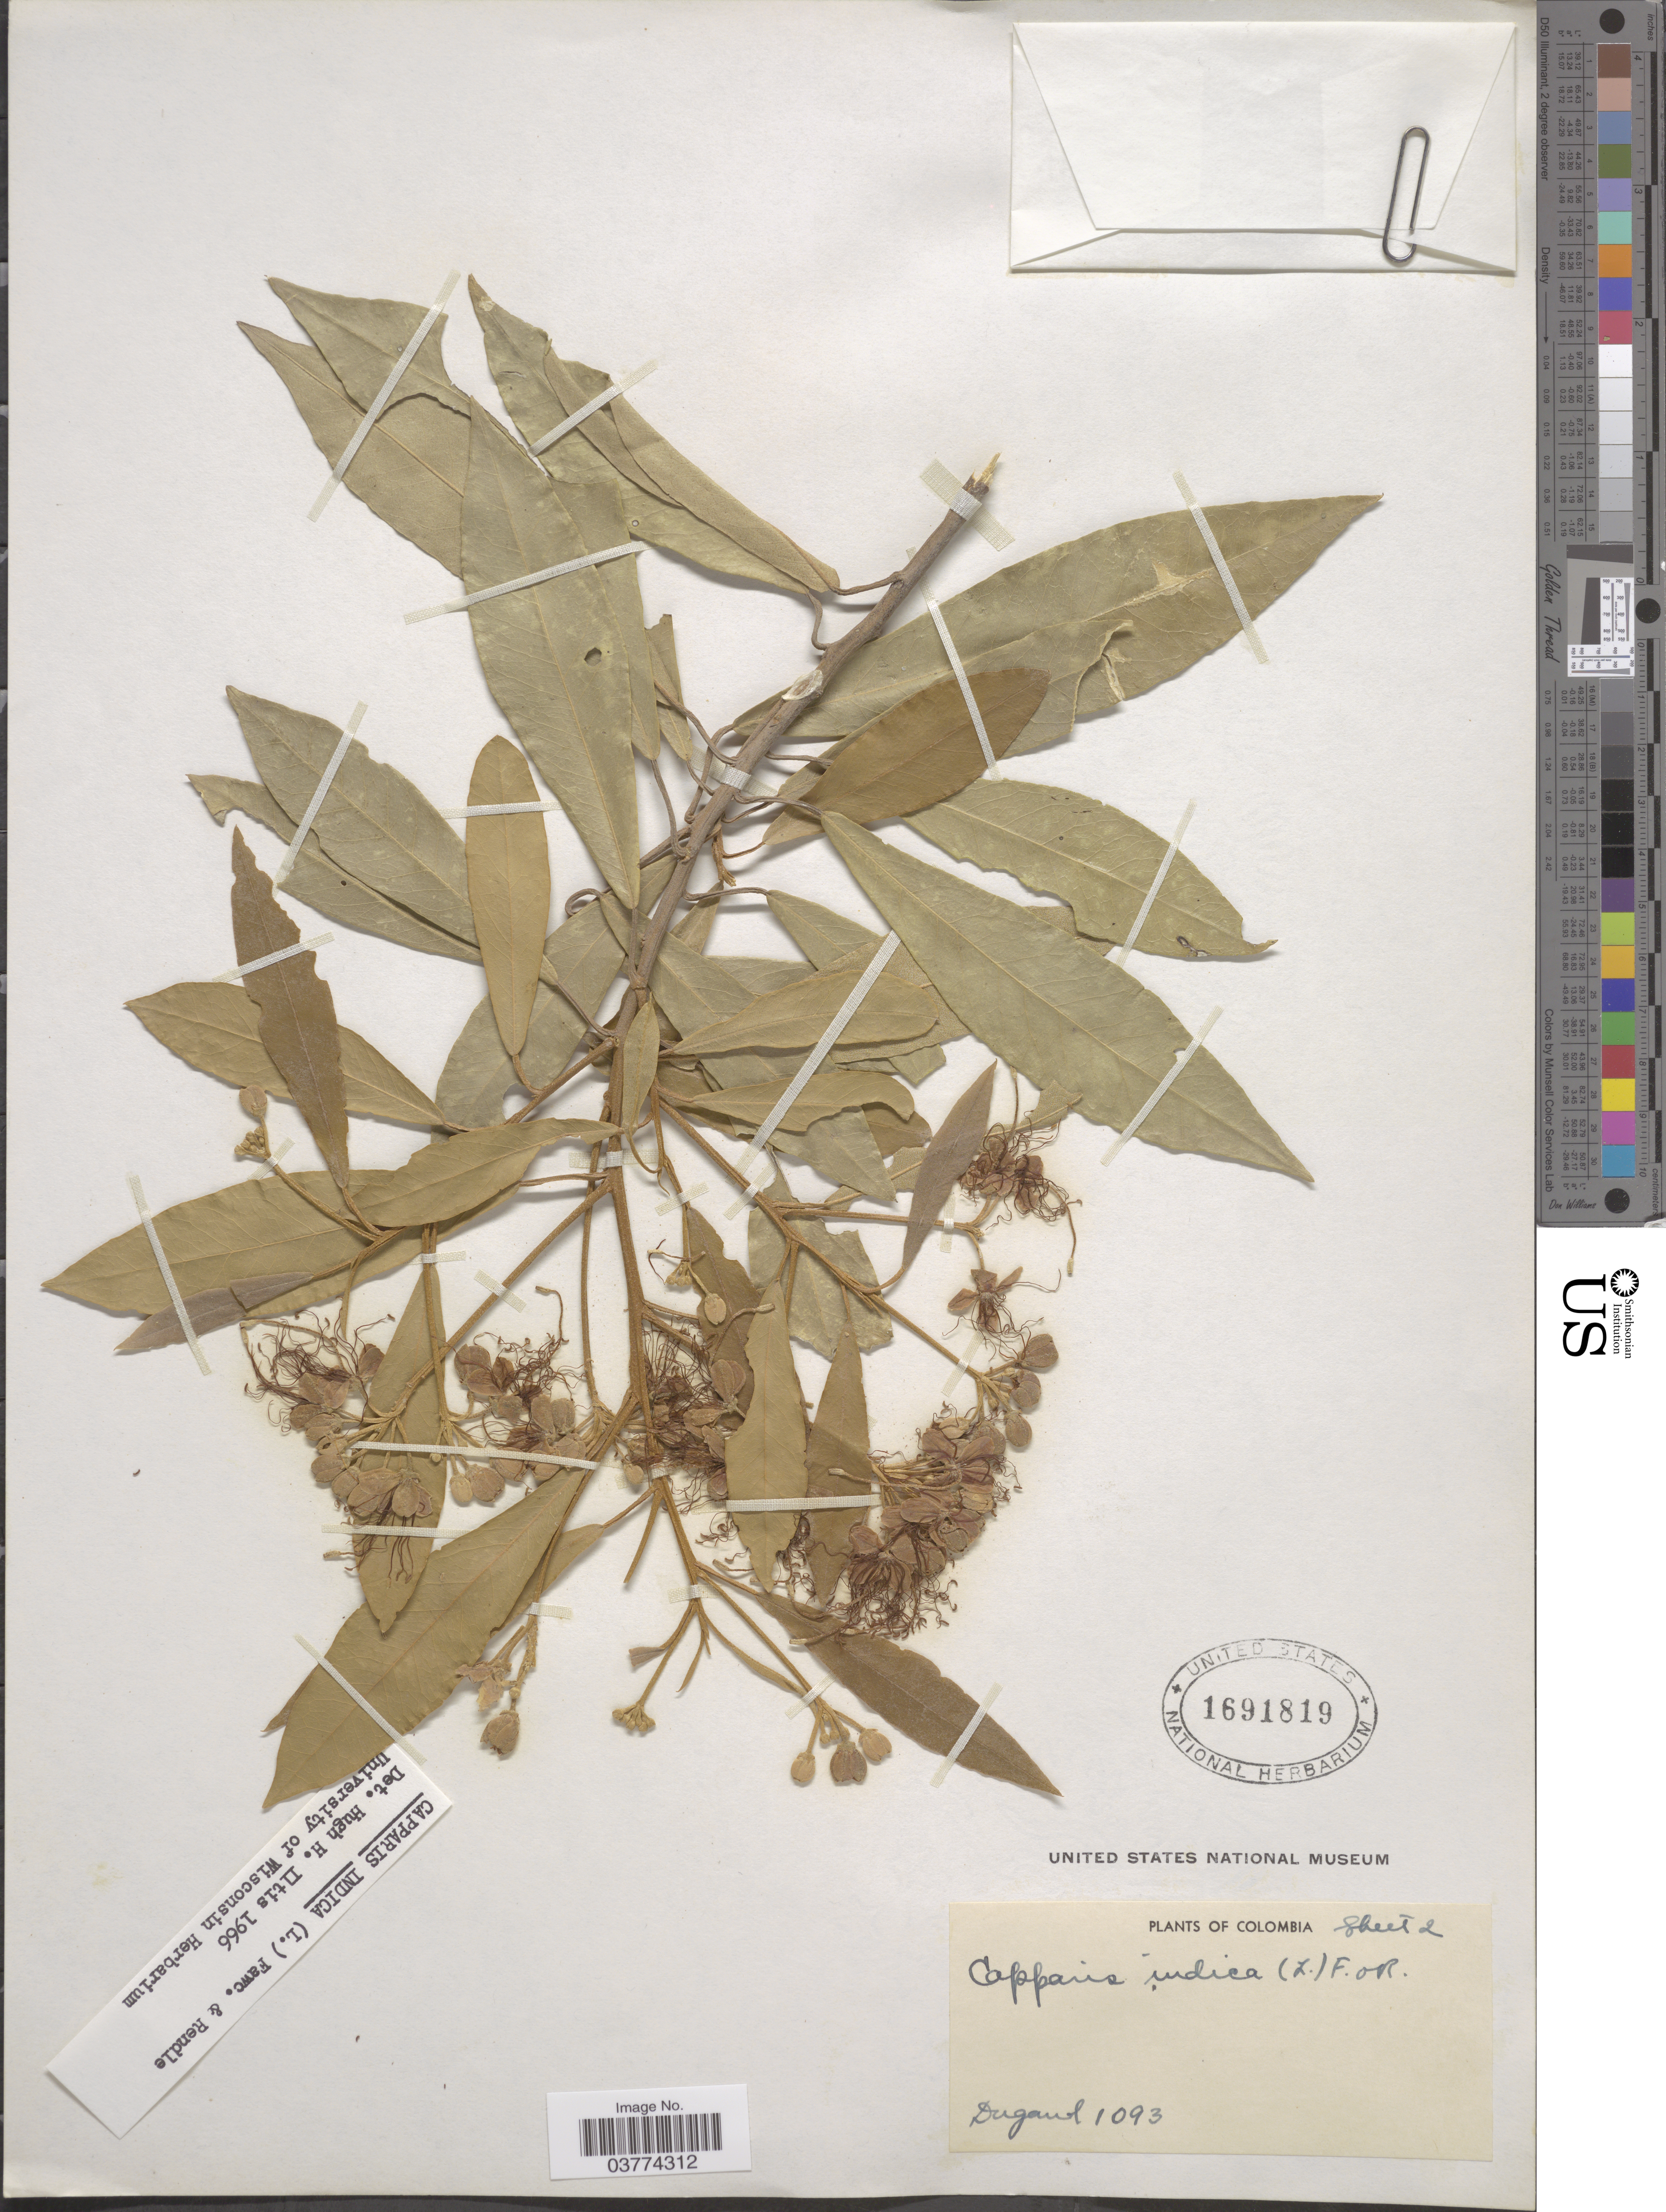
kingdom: Plantae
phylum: Tracheophyta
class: Magnoliopsida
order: Brassicales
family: Capparaceae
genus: Quadrella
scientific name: Quadrella indica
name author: (L.) Iltis & Cornejo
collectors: Dugand, --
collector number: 1093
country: Colombia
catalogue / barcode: US 1691819